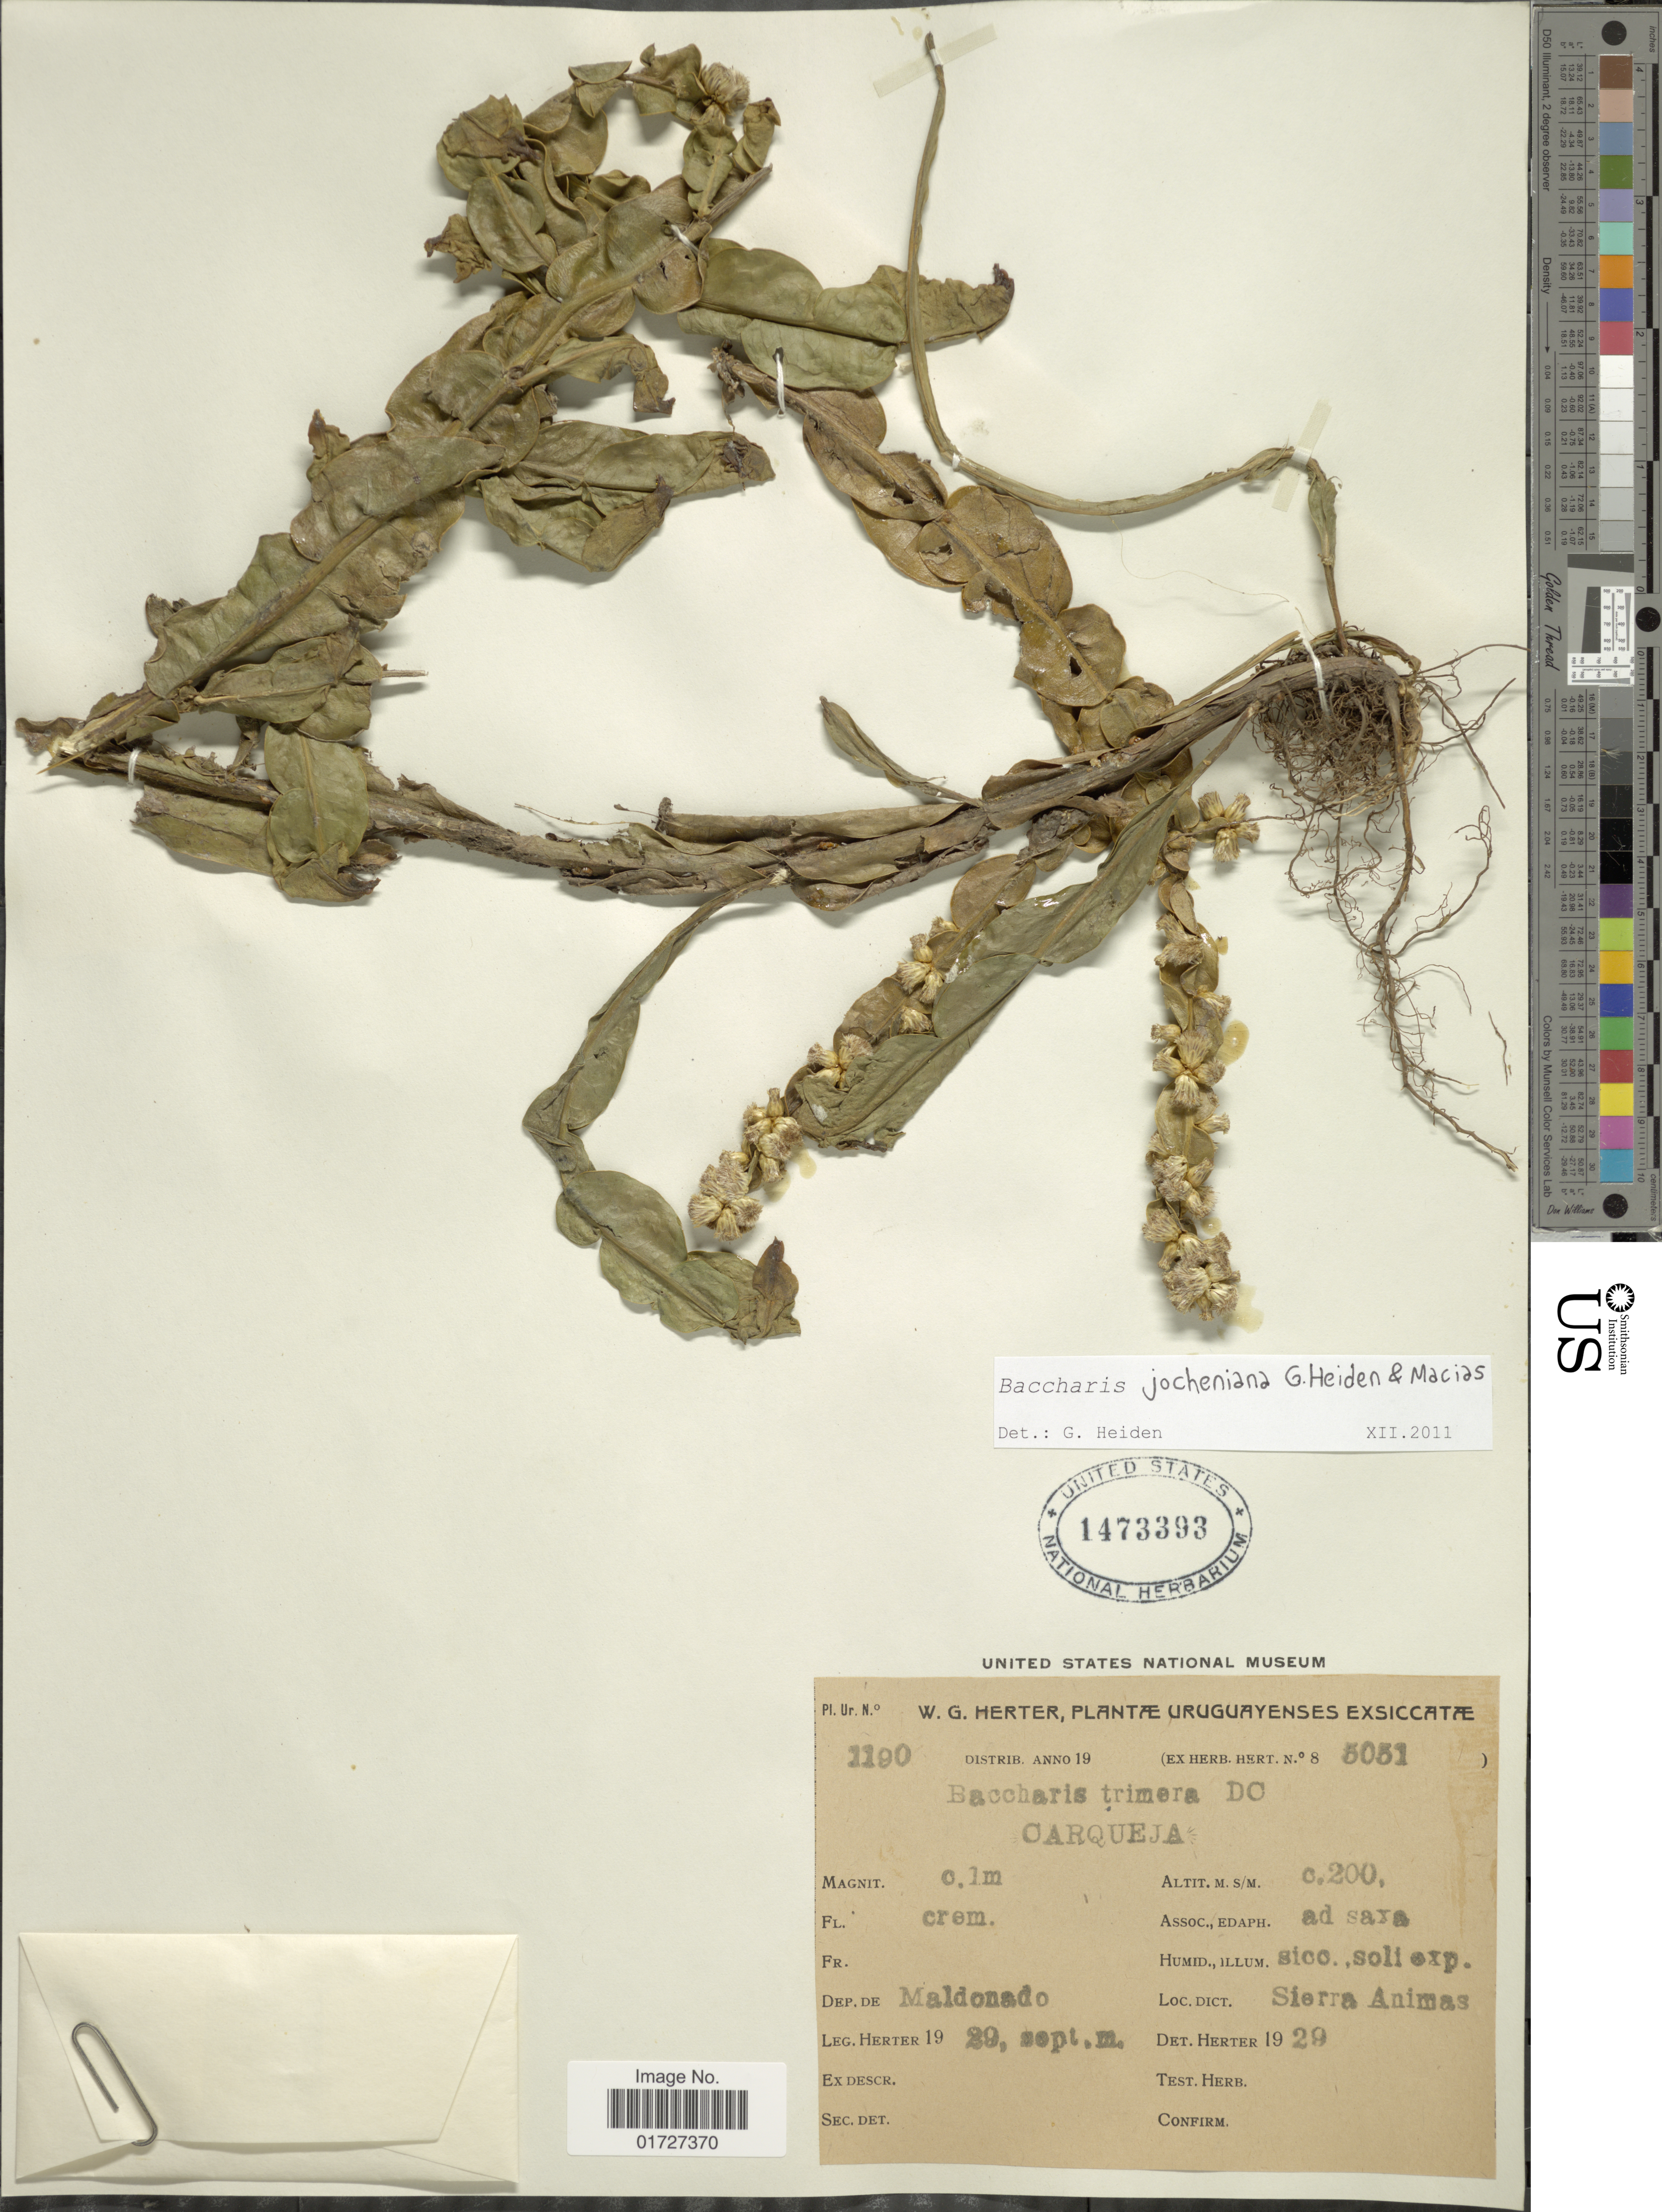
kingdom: Plantae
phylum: Tracheophyta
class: Magnoliopsida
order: Asterales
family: Asteraceae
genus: Baccharis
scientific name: Baccharis jocheniana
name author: G. Heiden & Macias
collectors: W. G. Herter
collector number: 1190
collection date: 1929-09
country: Uruguay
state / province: Maldonado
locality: Sierra Animas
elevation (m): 200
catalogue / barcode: US 1473393